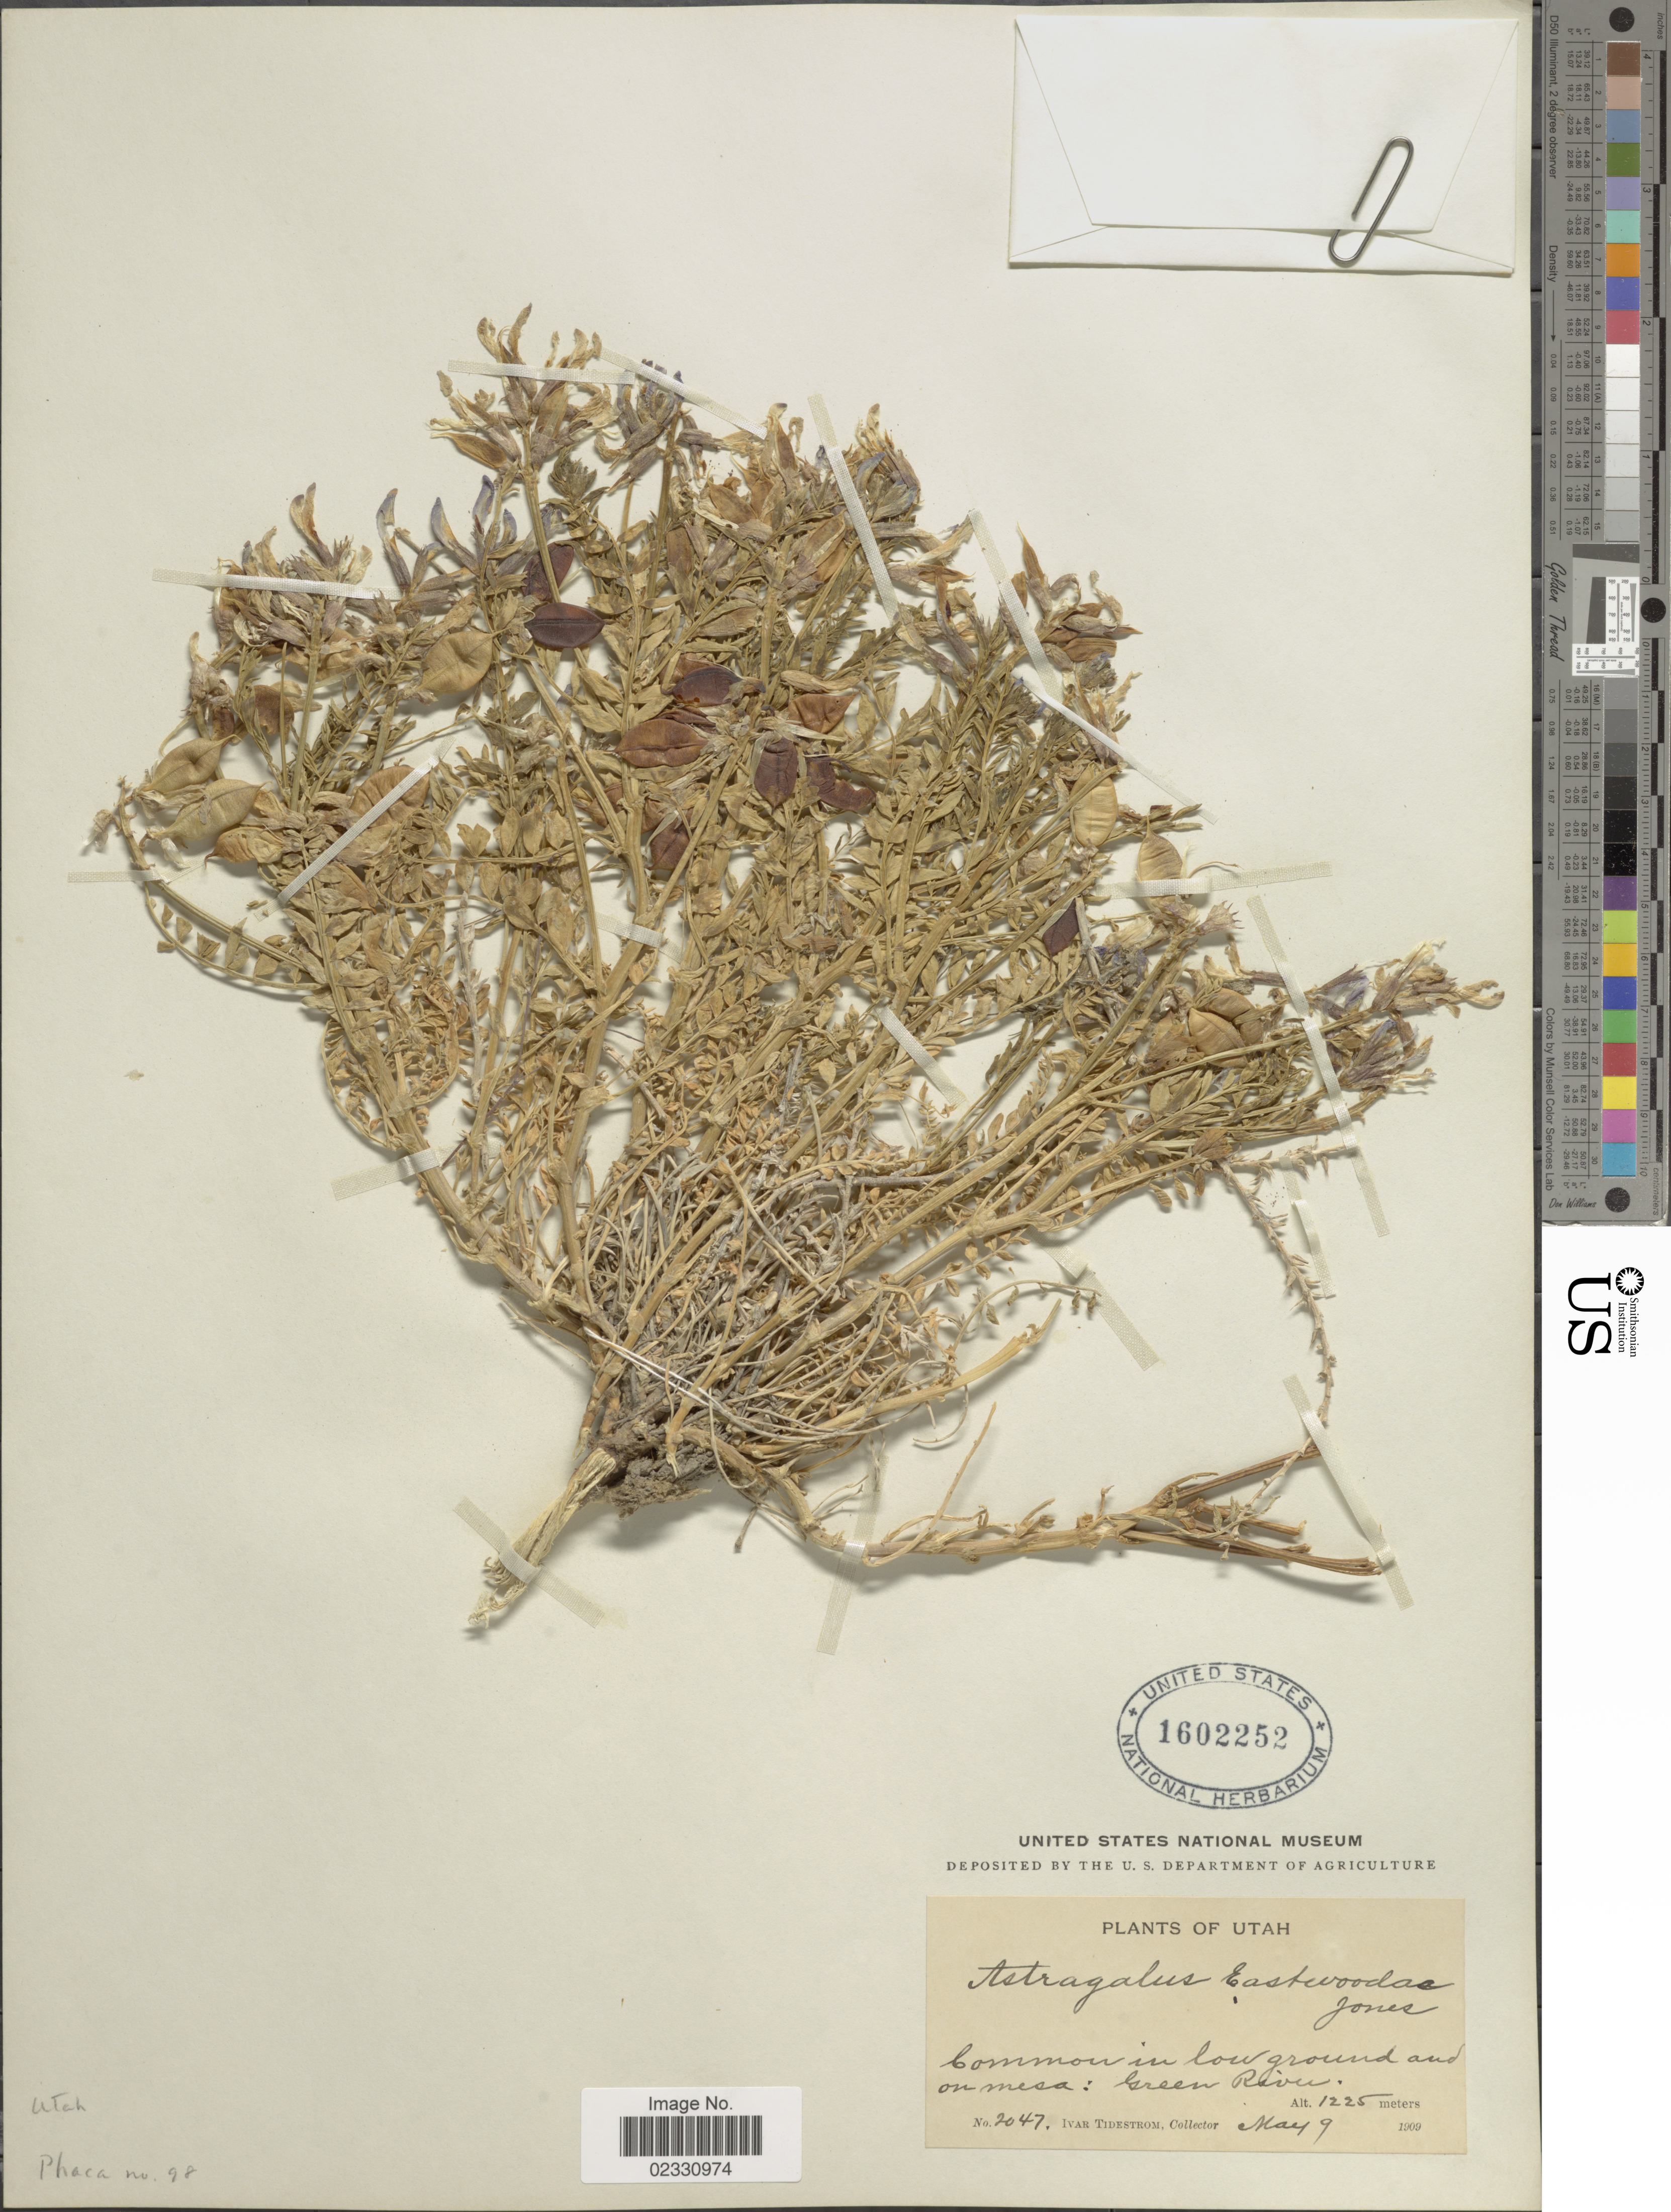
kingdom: Plantae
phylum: Tracheophyta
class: Magnoliopsida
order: Fabales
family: Fabaceae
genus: Astragalus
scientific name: Astragalus eastwoodiae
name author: M.E. Jones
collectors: I. F. Tidestrom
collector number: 2047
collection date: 1909-05-09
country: United States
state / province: Utah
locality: Common in low ground and on mesa: Green River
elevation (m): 1225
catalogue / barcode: US 1602252